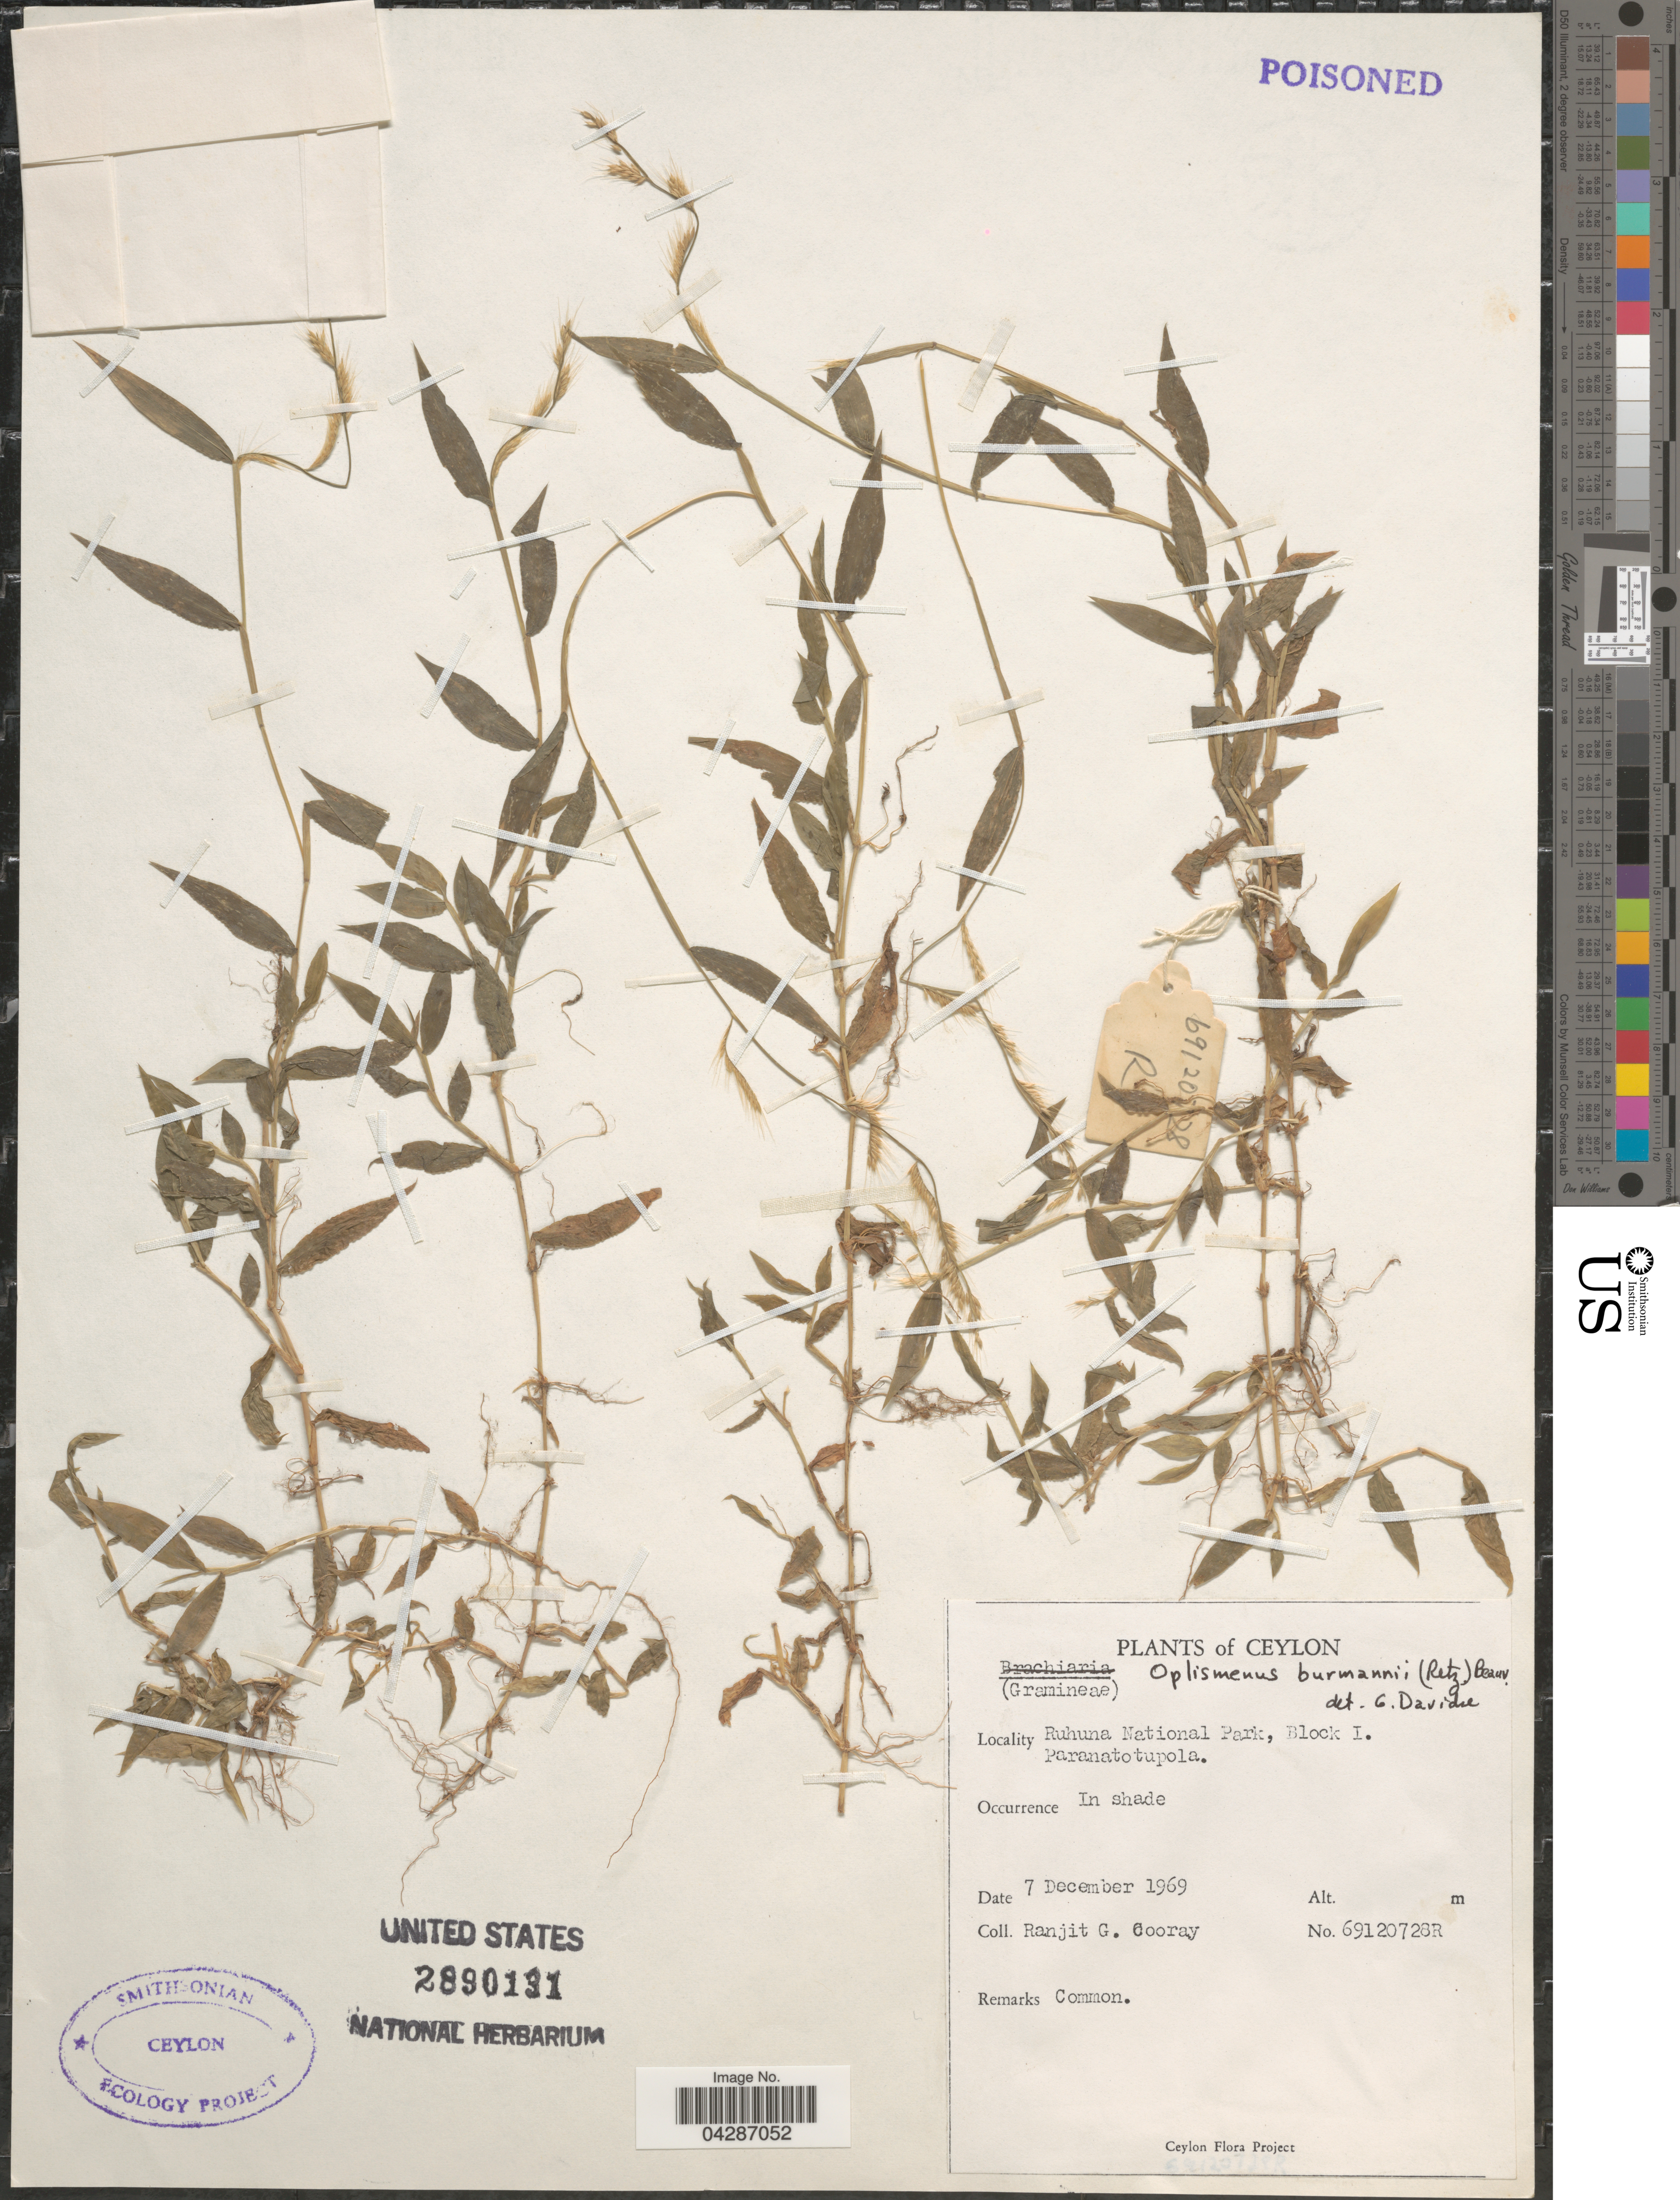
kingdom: Plantae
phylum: Tracheophyta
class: Liliopsida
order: Poales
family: Poaceae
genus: Oplismenus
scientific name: Oplismenus burmannii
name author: (Retz.) P. Beauv.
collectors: R. Cooray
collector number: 69120728R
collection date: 1969-12-07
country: Sri Lanka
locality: Ceylon. Ruhuna National Park, Block I. Paranatotupola.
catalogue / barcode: US 2890191